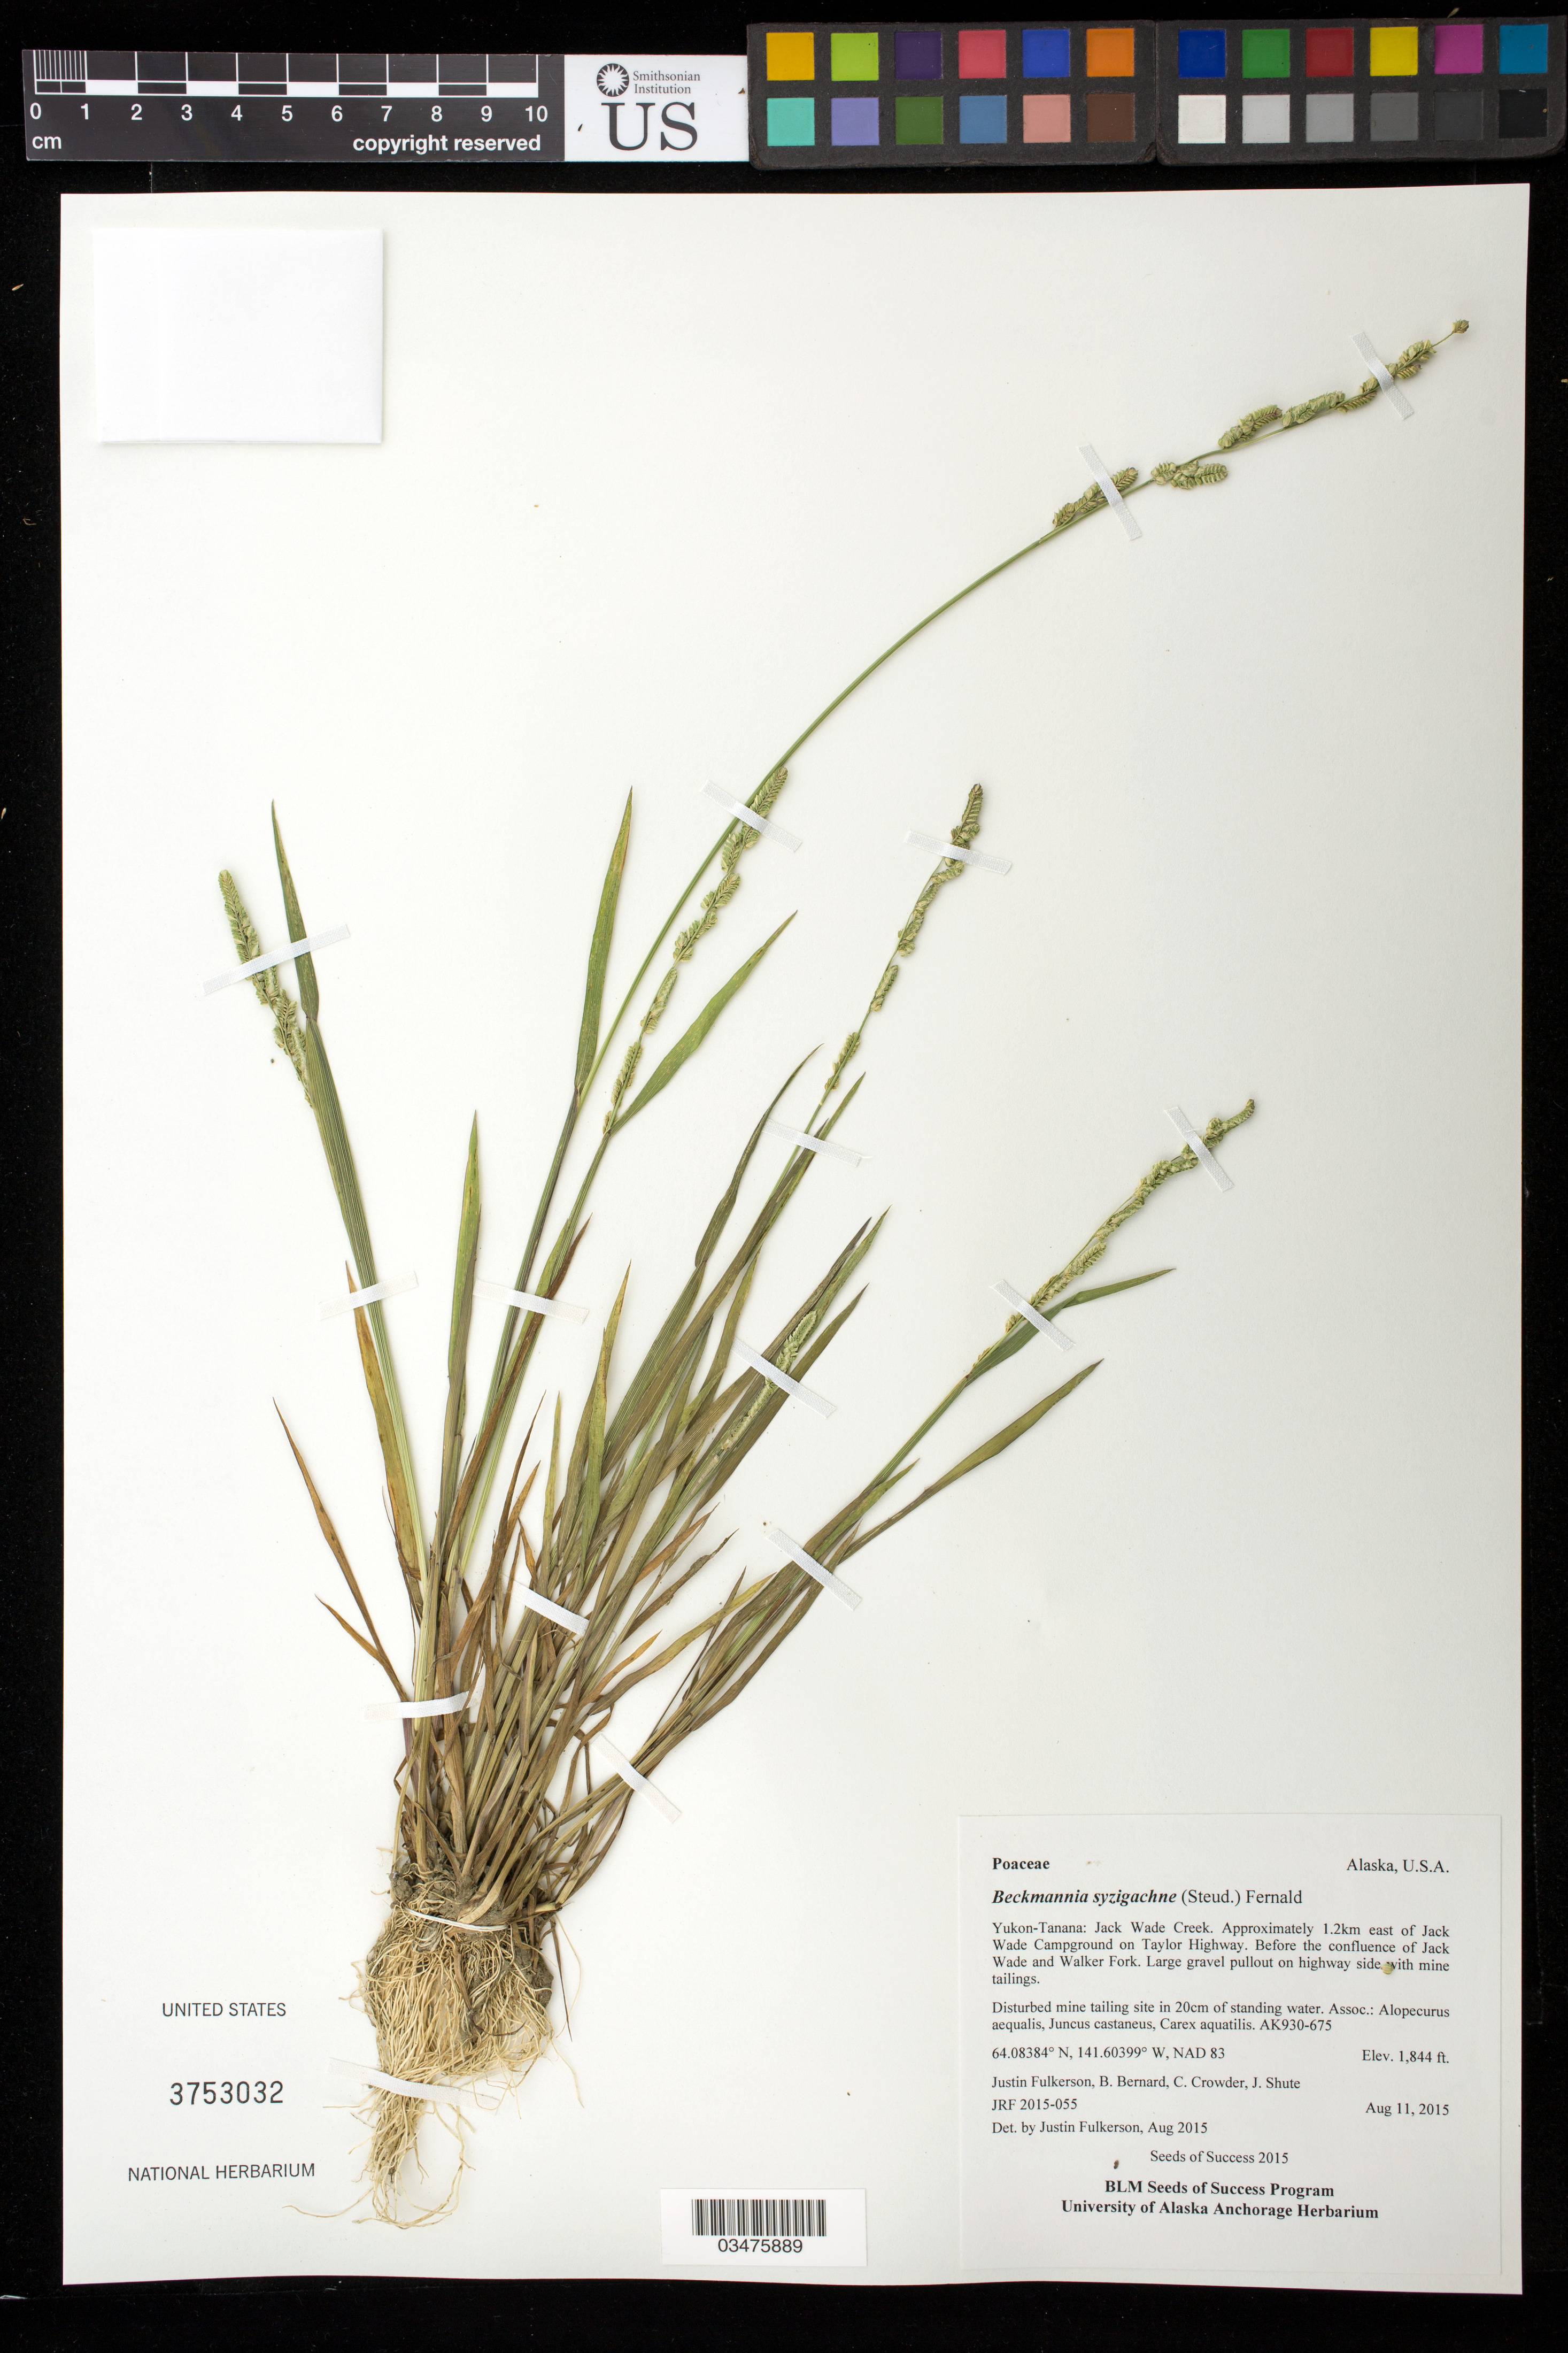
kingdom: Plantae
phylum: Tracheophyta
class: Liliopsida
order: Poales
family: Poaceae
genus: Beckmannia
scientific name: Beckmannia syzigachne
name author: (Steud.) Fernald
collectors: J. Fulkerson, C. Crowder, J. Shute & B. Bernard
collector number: AK930-675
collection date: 2015-08-11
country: United States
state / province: Alaska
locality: Yukon-Tanana Uplands, Jack Wade Creek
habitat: Disturbed mine tailing site in 20 cm of standing water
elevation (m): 562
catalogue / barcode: US 3753032